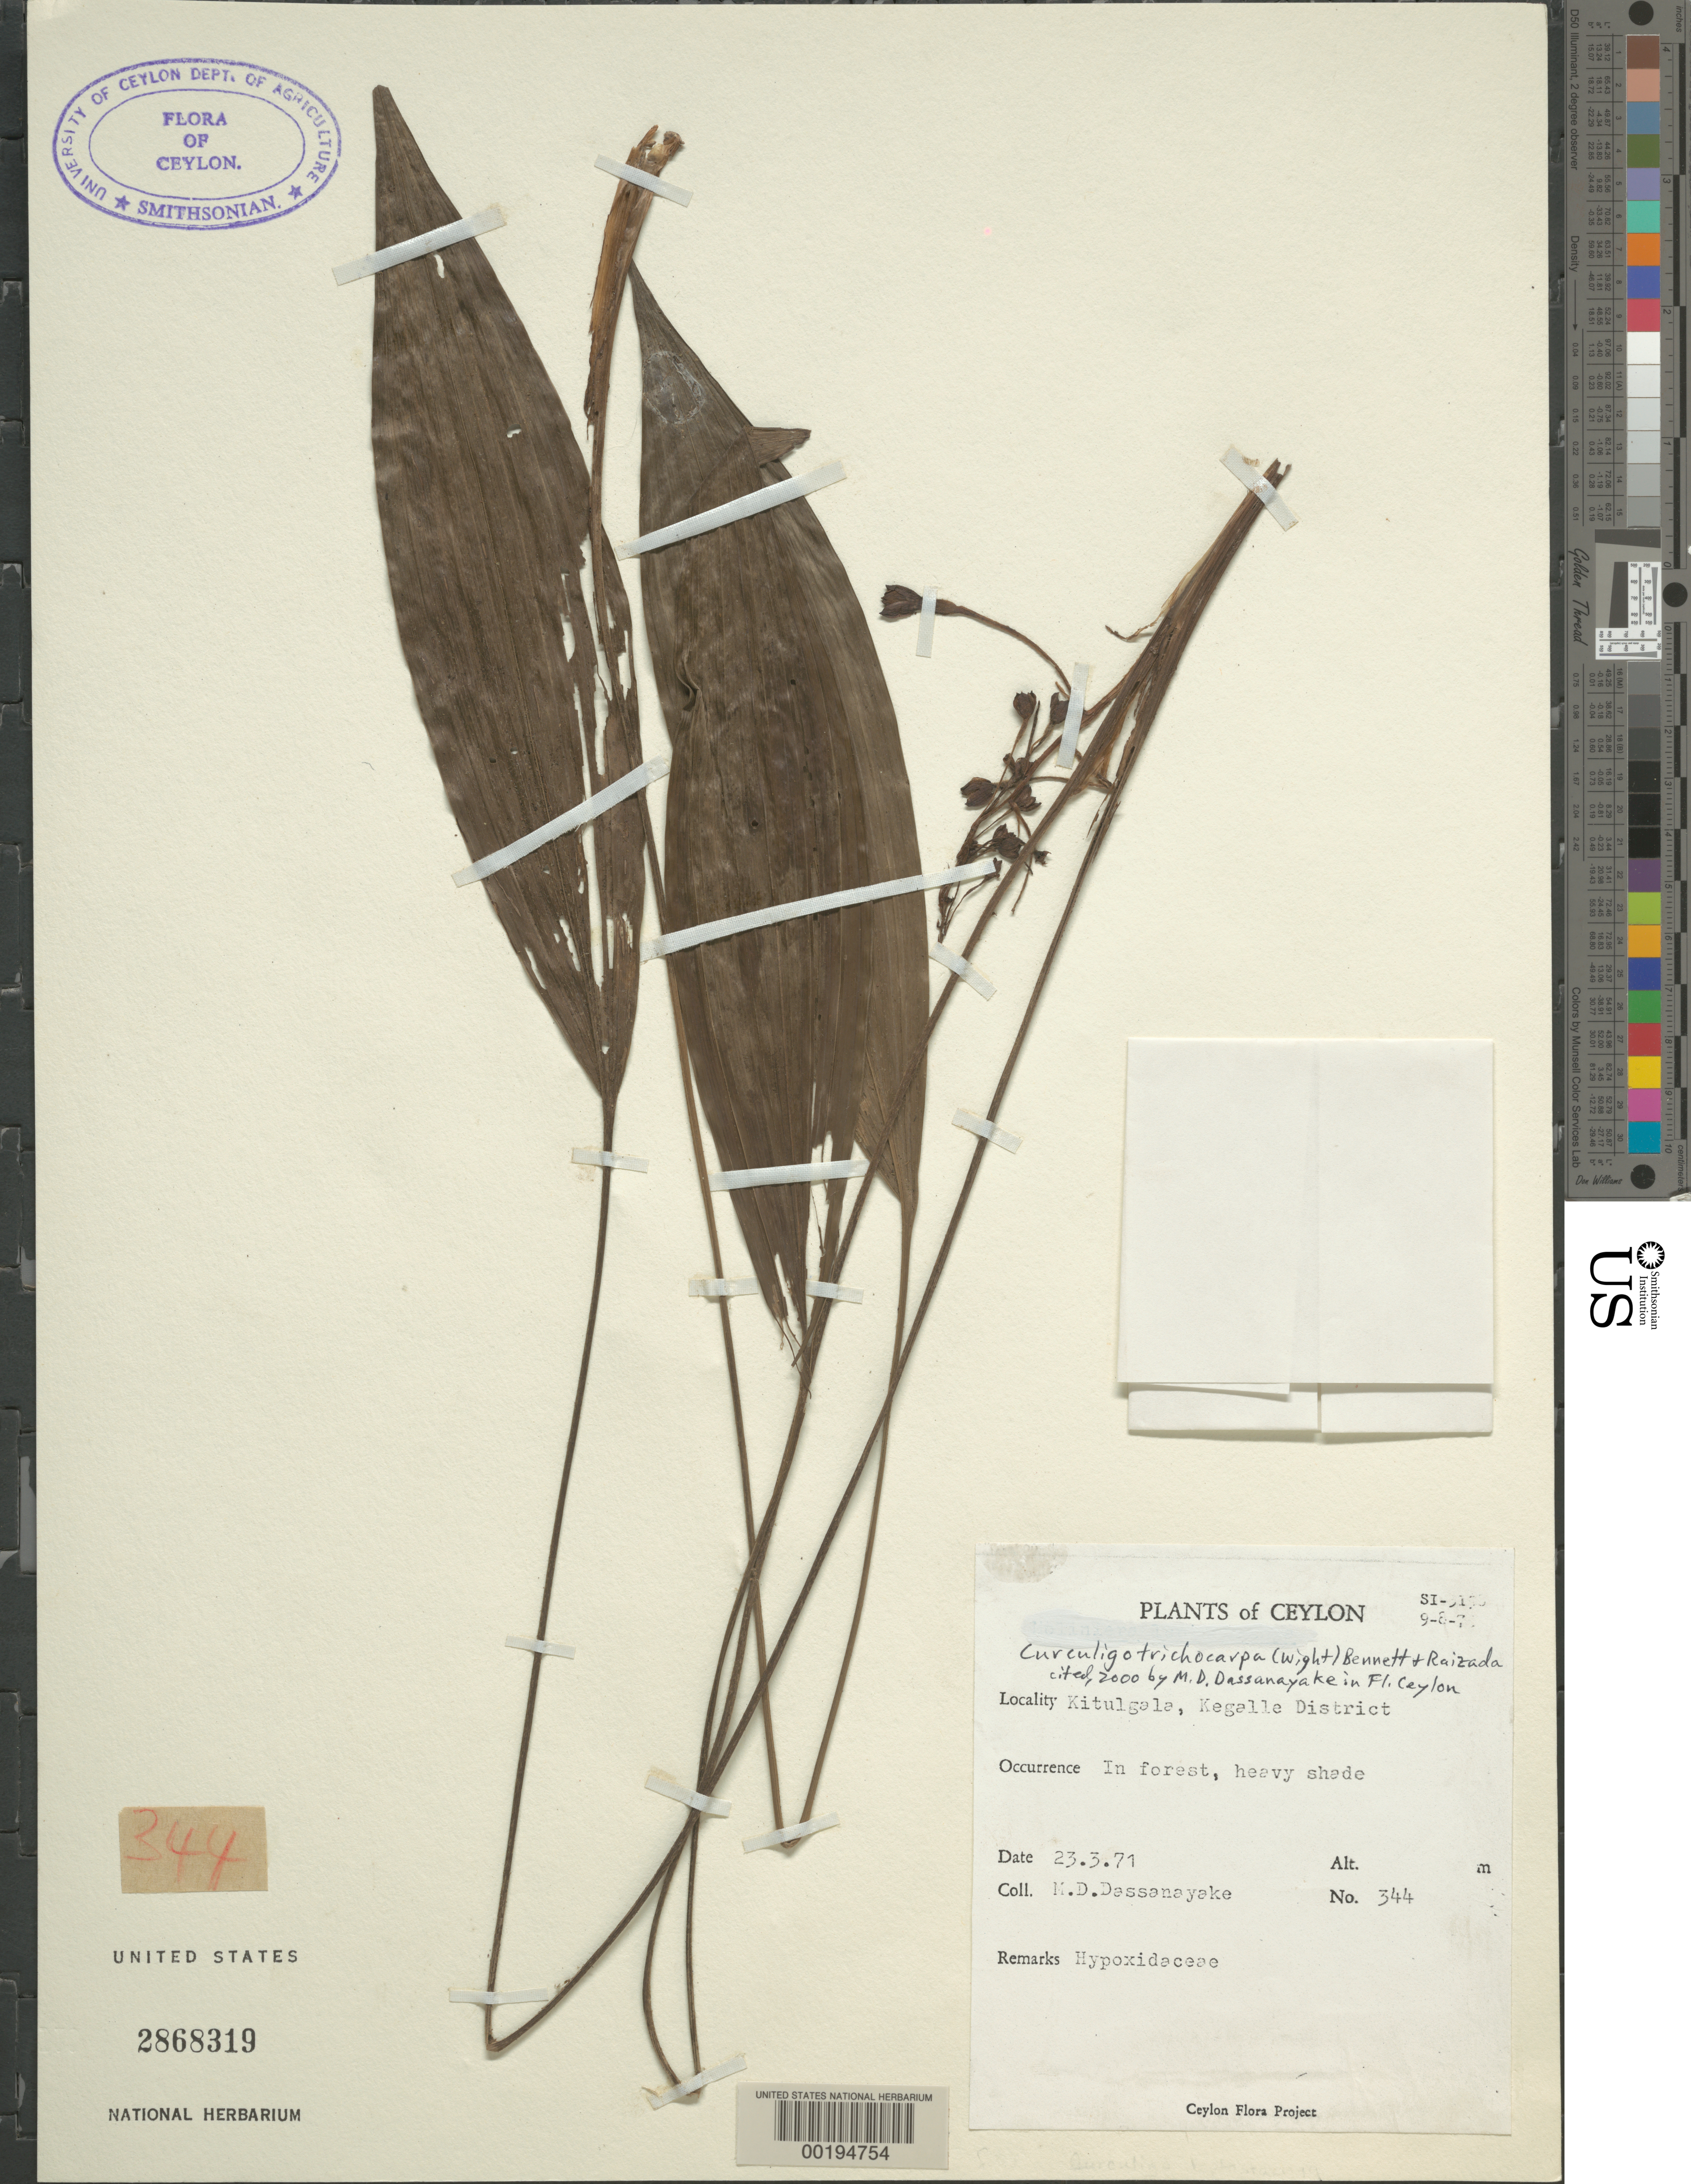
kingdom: Plantae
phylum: Tracheophyta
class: Liliopsida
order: Asparagales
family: Hypoxidaceae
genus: Curculigo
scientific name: Curculigo trichocarpa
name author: (Wight) Bennet & Raizada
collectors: M. Dassanayake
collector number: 344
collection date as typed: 23 Mar 1971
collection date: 1971-03-23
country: Sri Lanka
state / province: Sabaragamuwa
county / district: Kegalle Dist.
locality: Kitulgala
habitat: In forest, heavy shade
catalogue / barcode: US 2868319